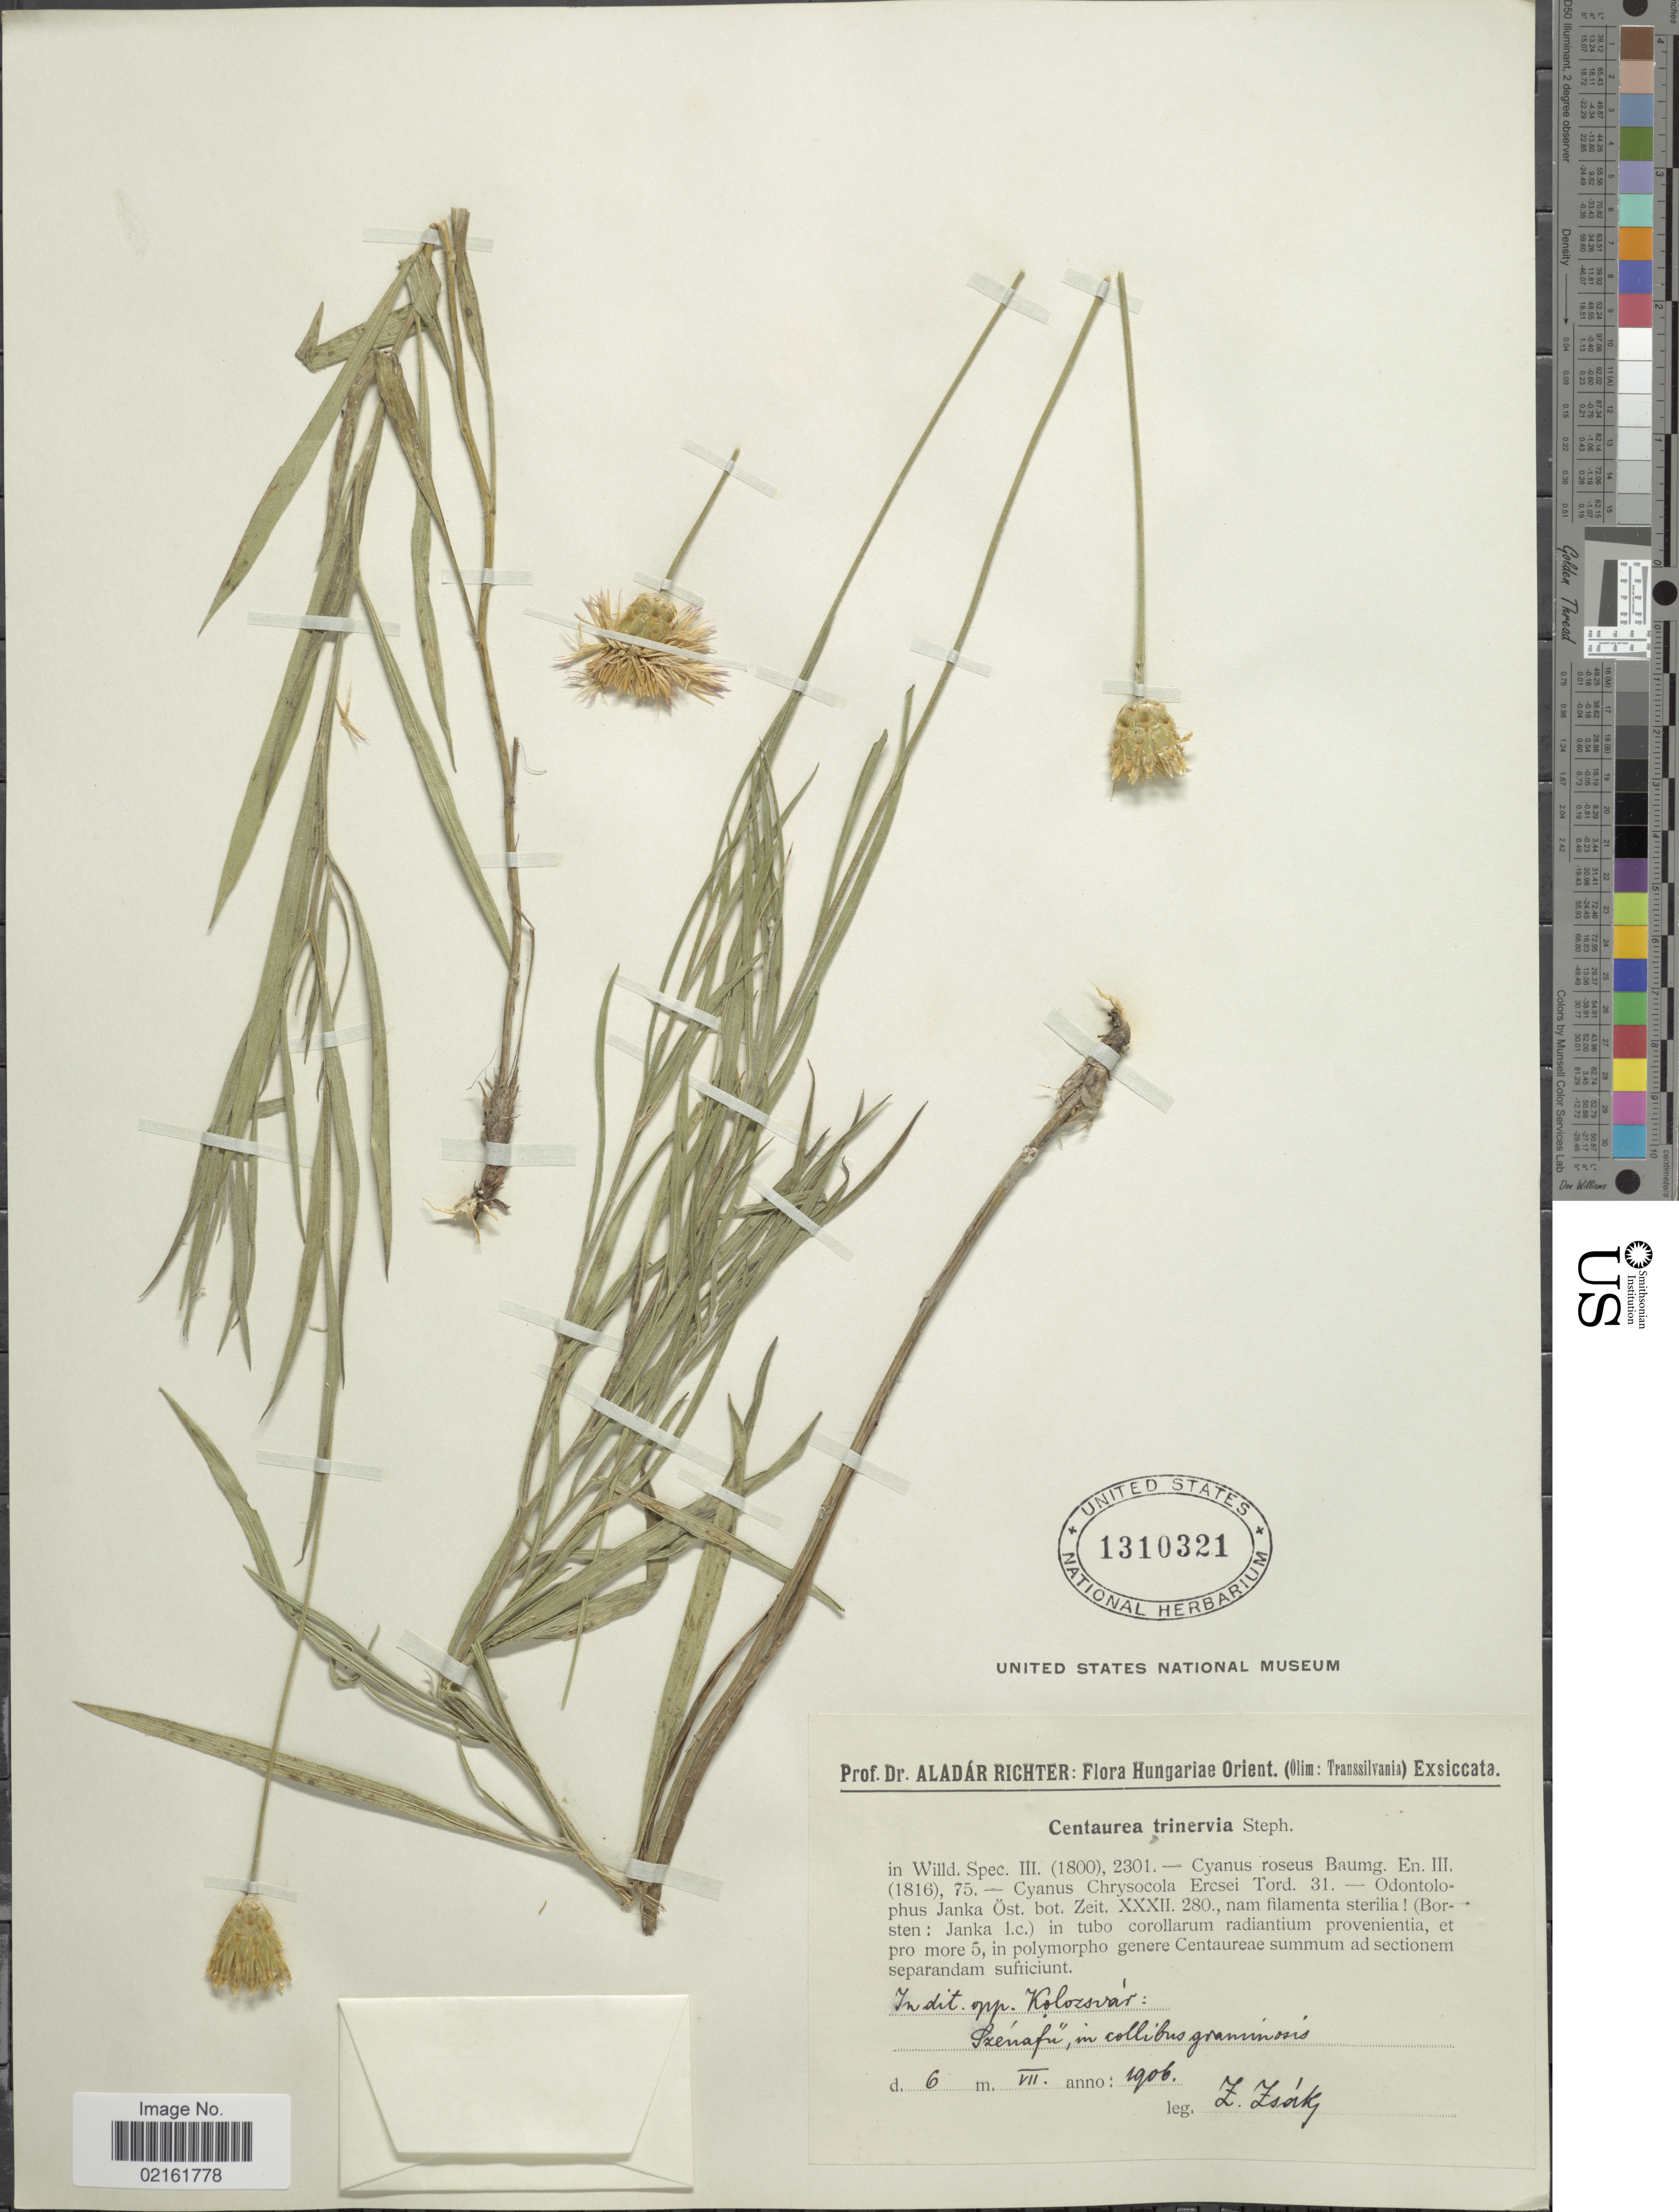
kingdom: Plantae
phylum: Tracheophyta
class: Magnoliopsida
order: Asterales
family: Asteraceae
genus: Psephellus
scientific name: Psephellus trinervius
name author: (Willd.) Wagenitz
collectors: Z. Zsak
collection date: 1906-07-06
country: Hungary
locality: Olim: Transsilvania, (Borsten: Janka l.c.) in tubo corollarum radiantium provenientia, et pro more 5, in polymorpho genere Centaureae summum ad sectionem separadam sufriciunt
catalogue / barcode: US 1310321